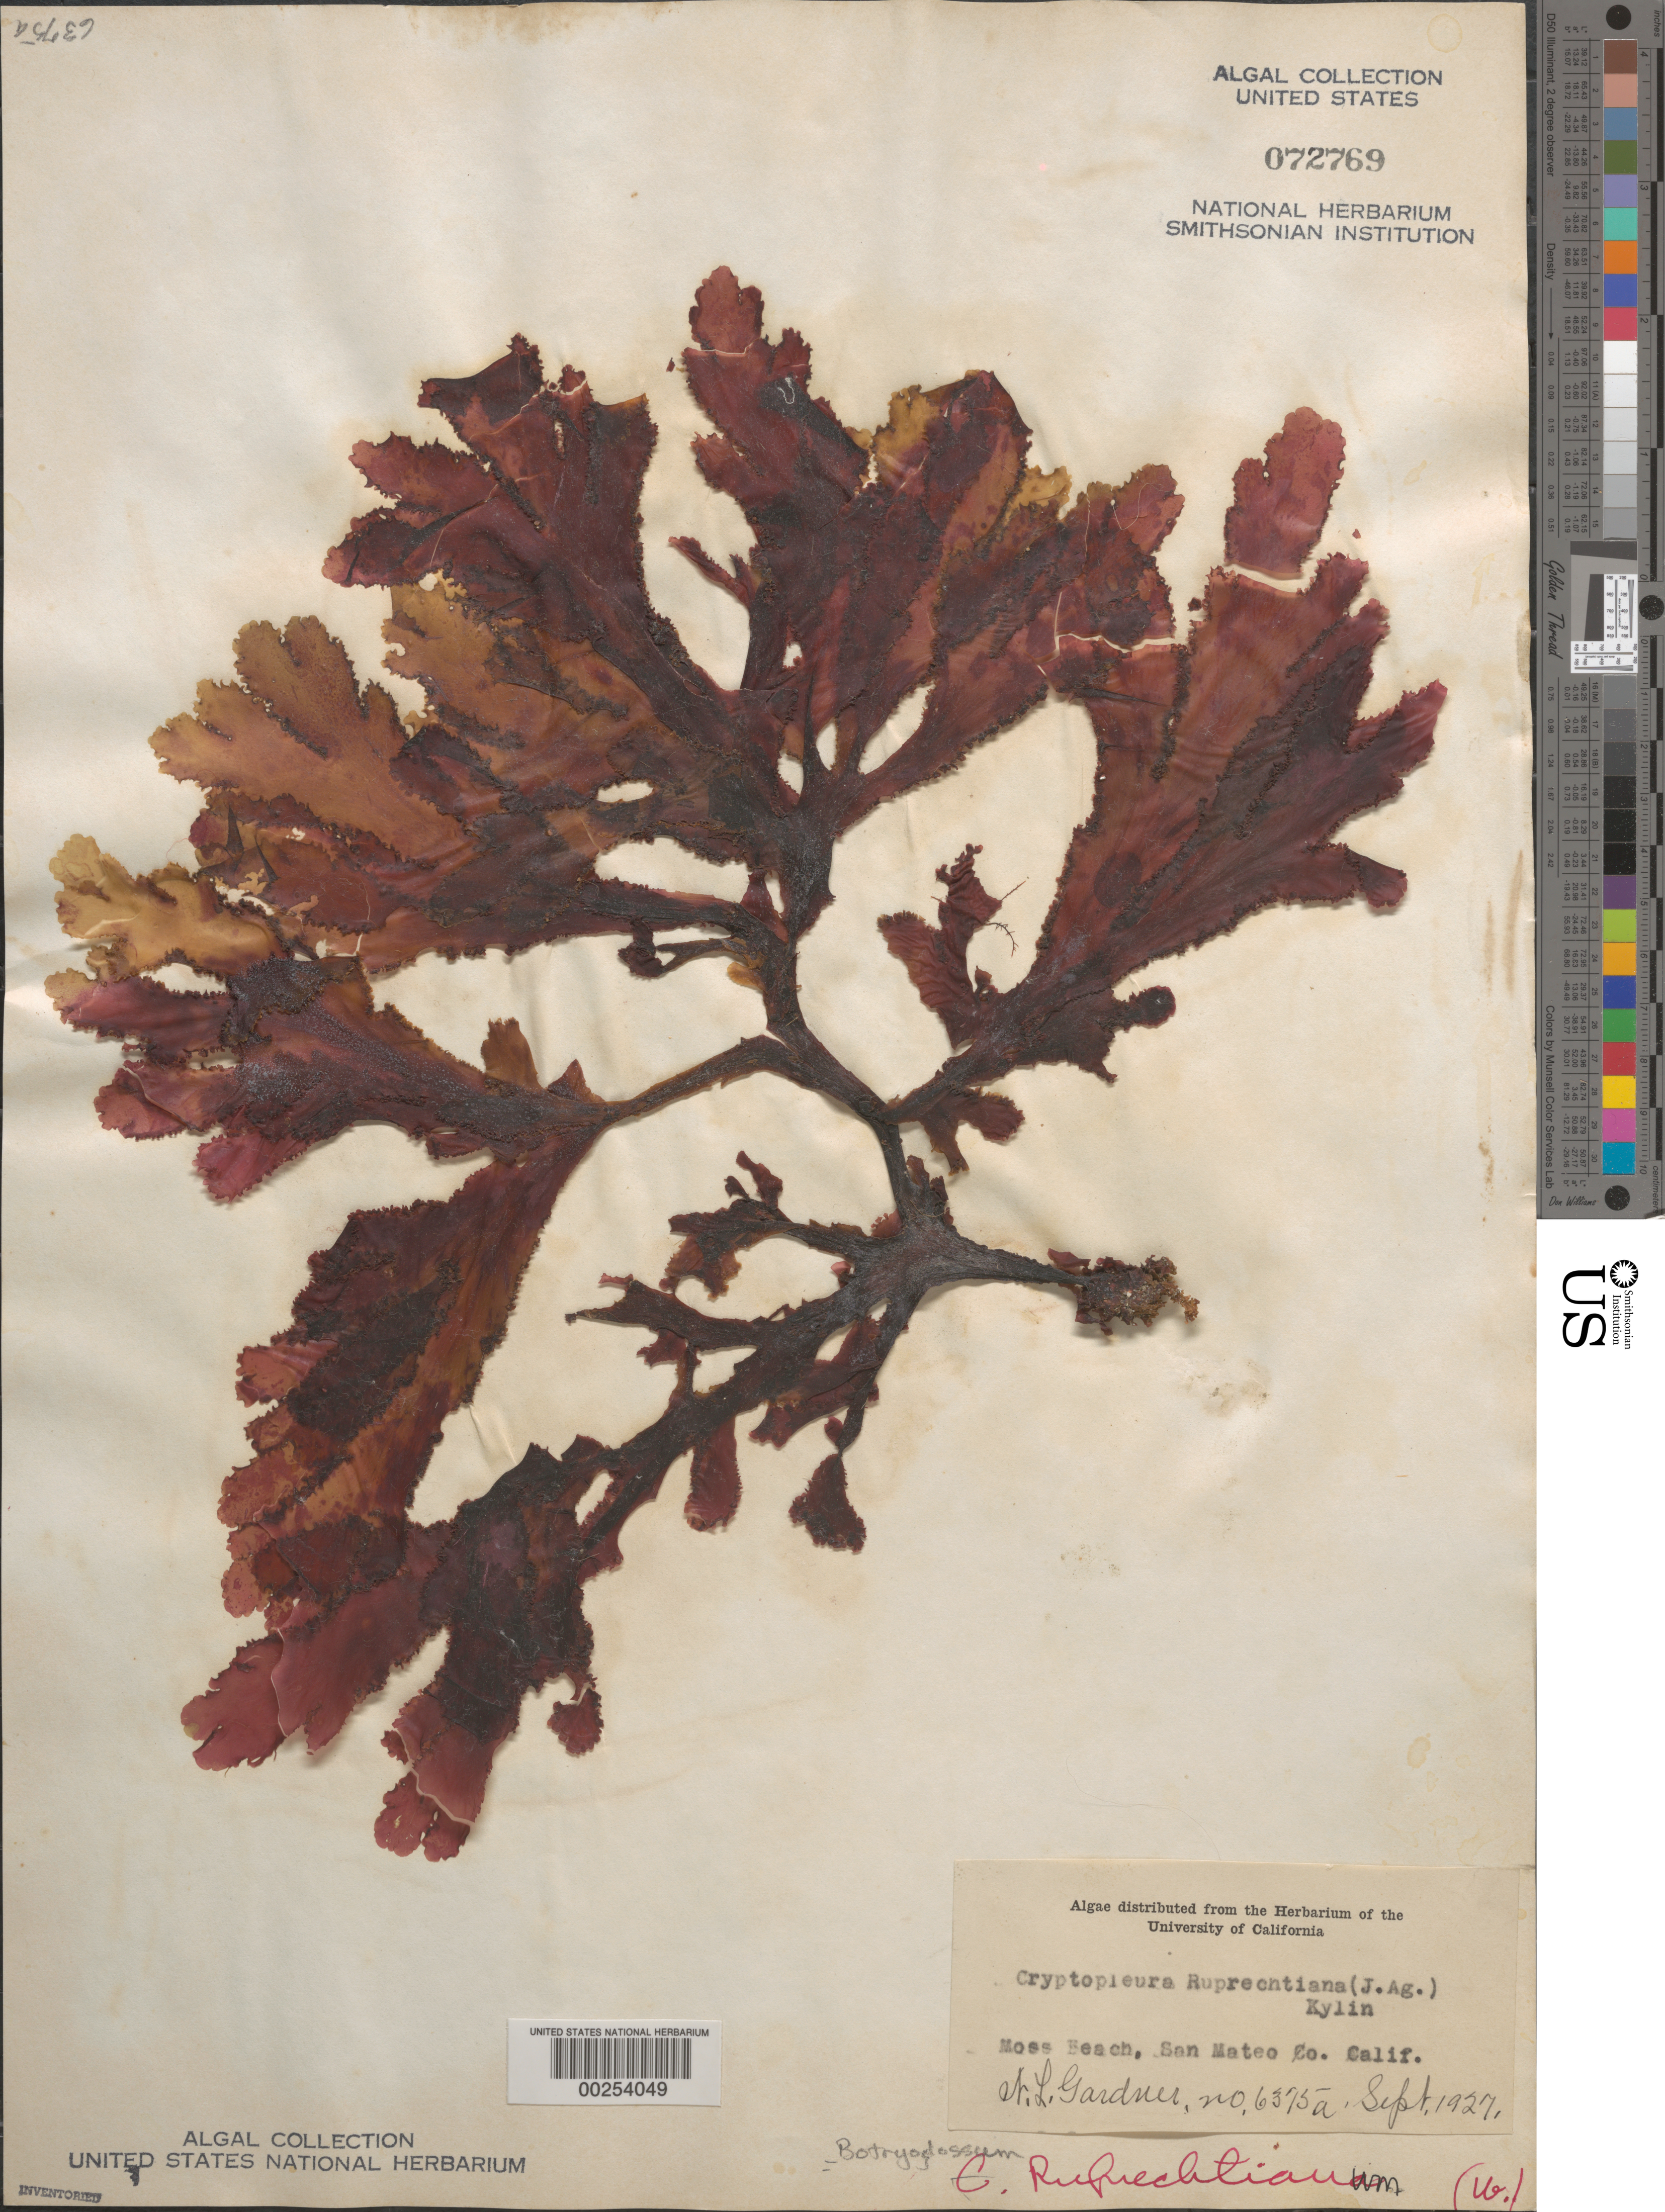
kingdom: Plantae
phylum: Rhodophyta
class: Florideophyceae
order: Ceramiales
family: Delesseriaceae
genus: Cryptopleura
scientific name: Cryptopleura ruprechtiana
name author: (J. Agardh) Kylin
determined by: Algae name updating Project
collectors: N. Gardner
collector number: NLG 6375a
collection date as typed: Sep 1927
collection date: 1927-09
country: United States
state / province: California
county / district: San Mateo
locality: Moss Beach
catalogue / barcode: US 72769